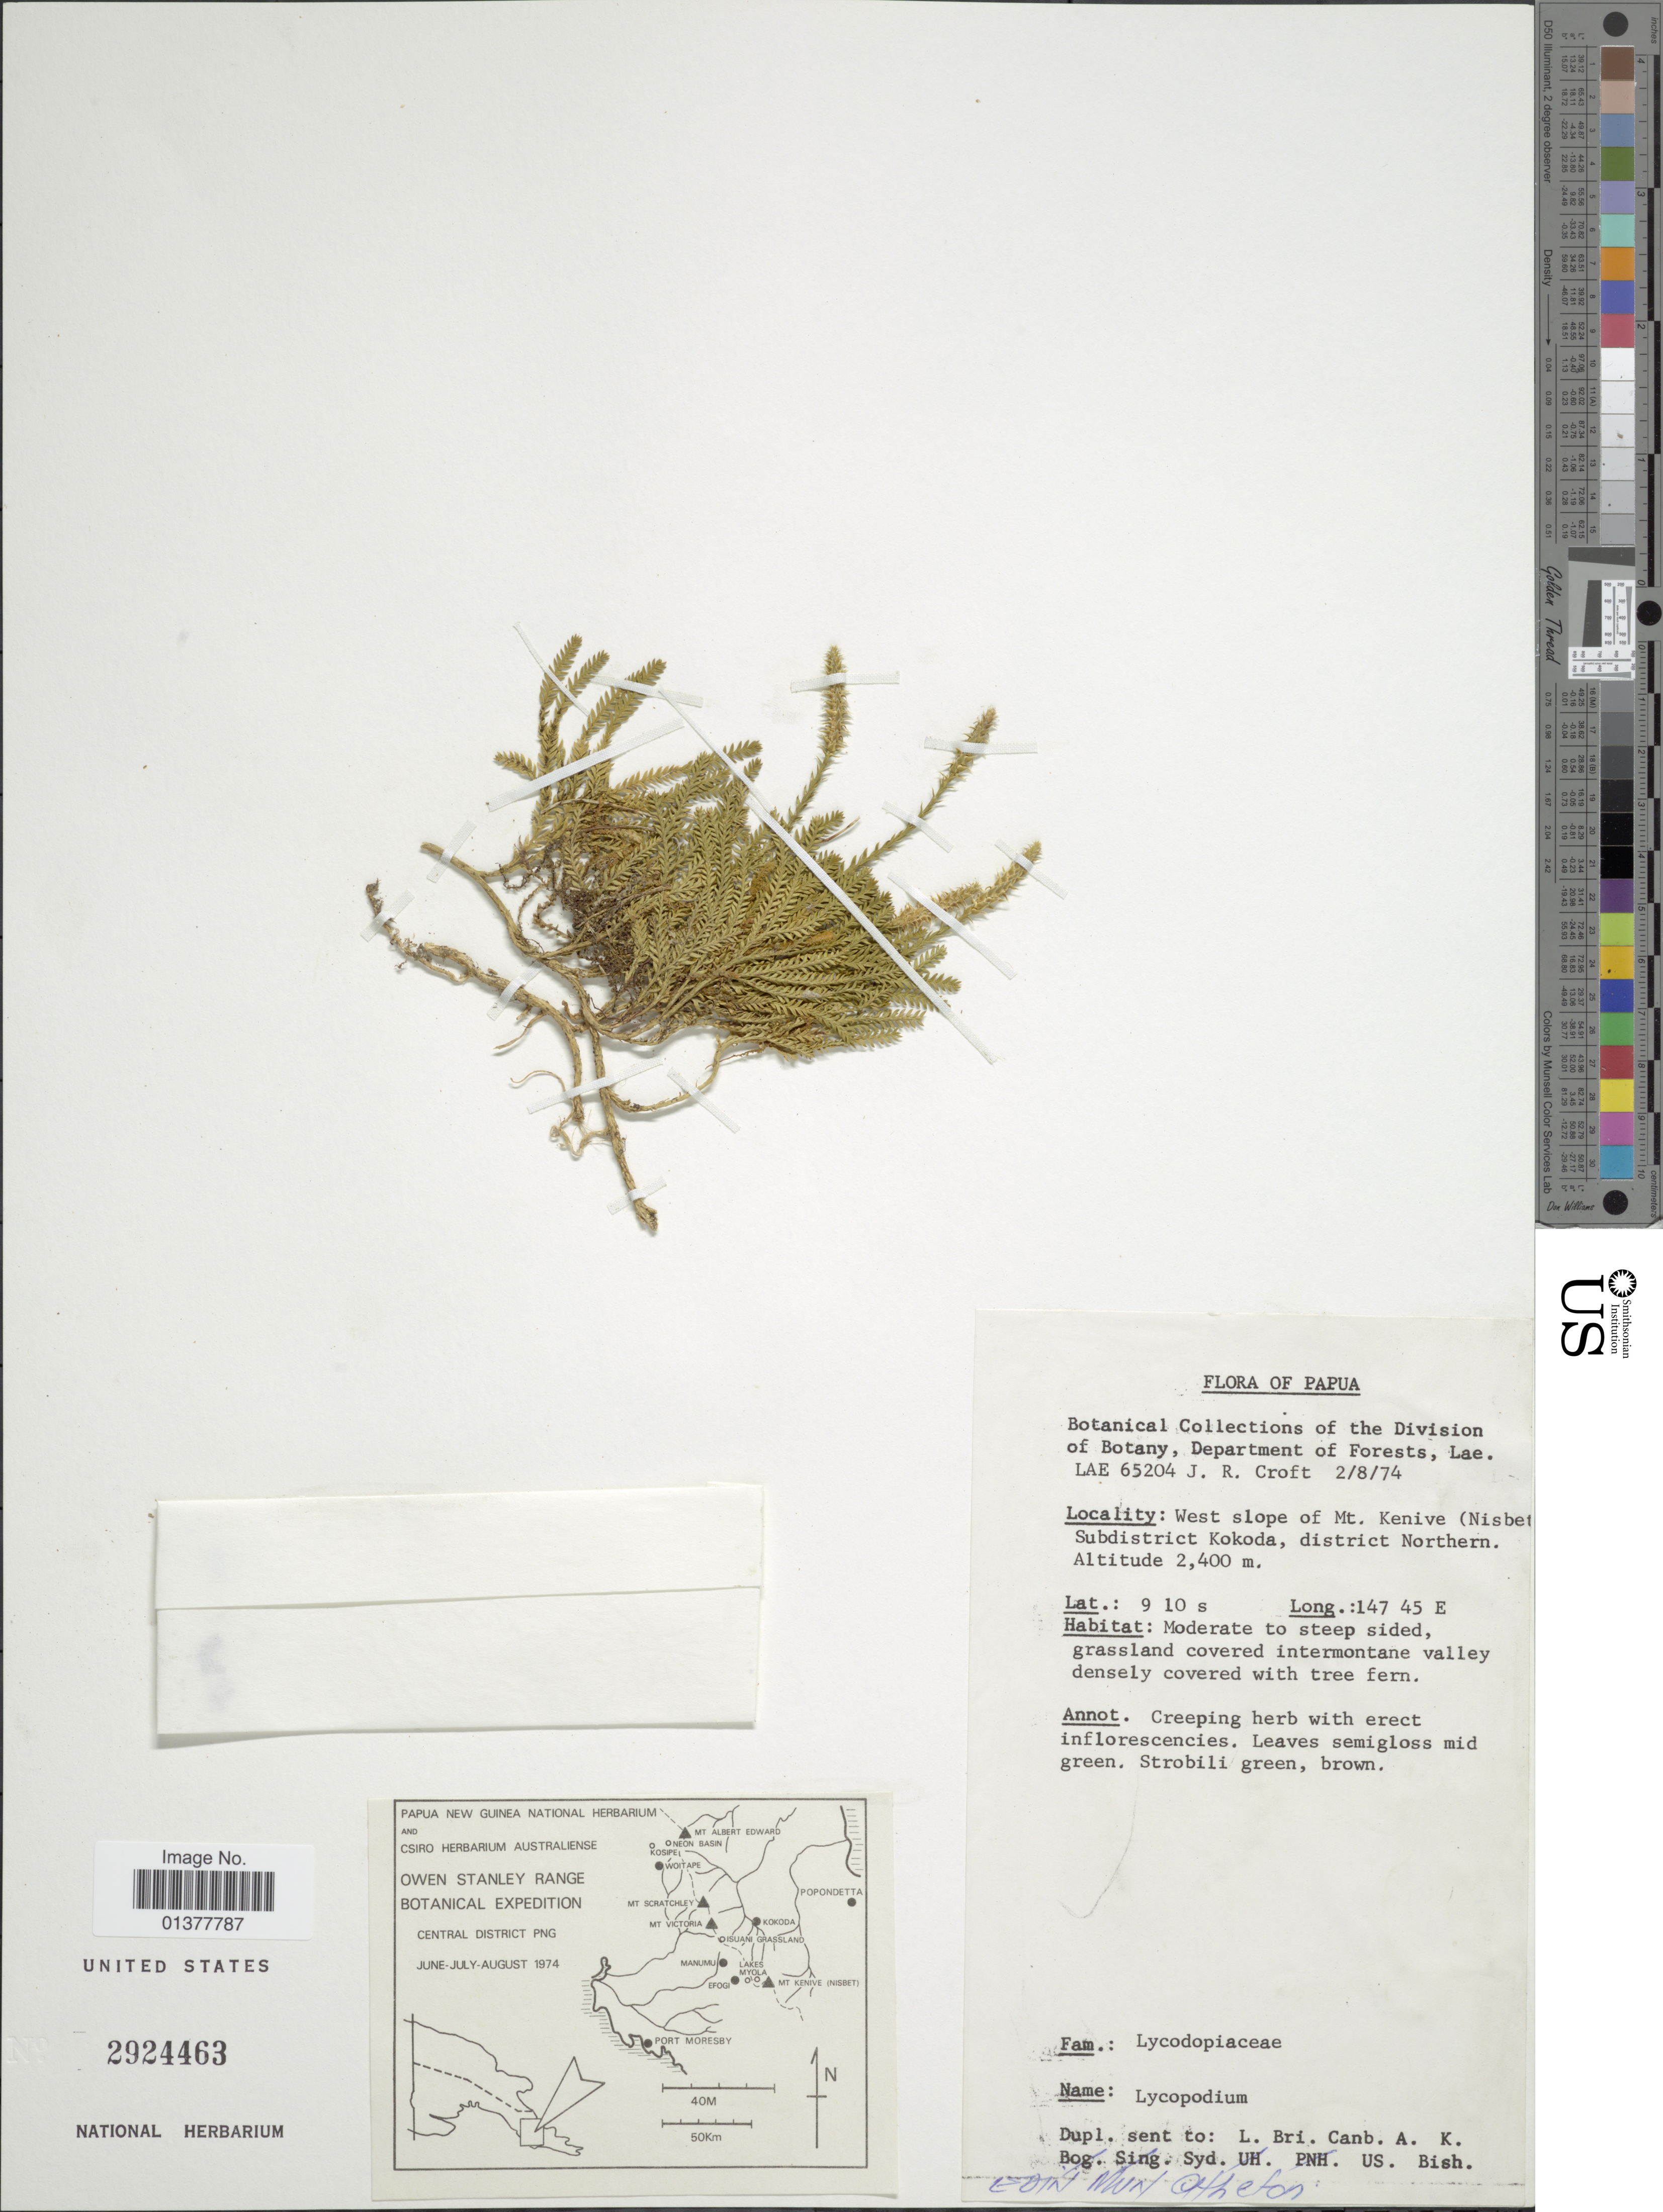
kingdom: Plantae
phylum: Tracheophyta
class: Lycopodiopsida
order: Lycopodiales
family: Lycopodiaceae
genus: Diphasium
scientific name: Diphasium scariosum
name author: (G. Forst.) Rothm.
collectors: J. R. Croft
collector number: LAE65204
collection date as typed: Transcribed d/m/y: 2/8/74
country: Papua New Guinea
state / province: Northern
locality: West slope of Mt. Keniva(Nisbet) Subdistrict Kokoda, district northern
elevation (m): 2400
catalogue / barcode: US 2924463